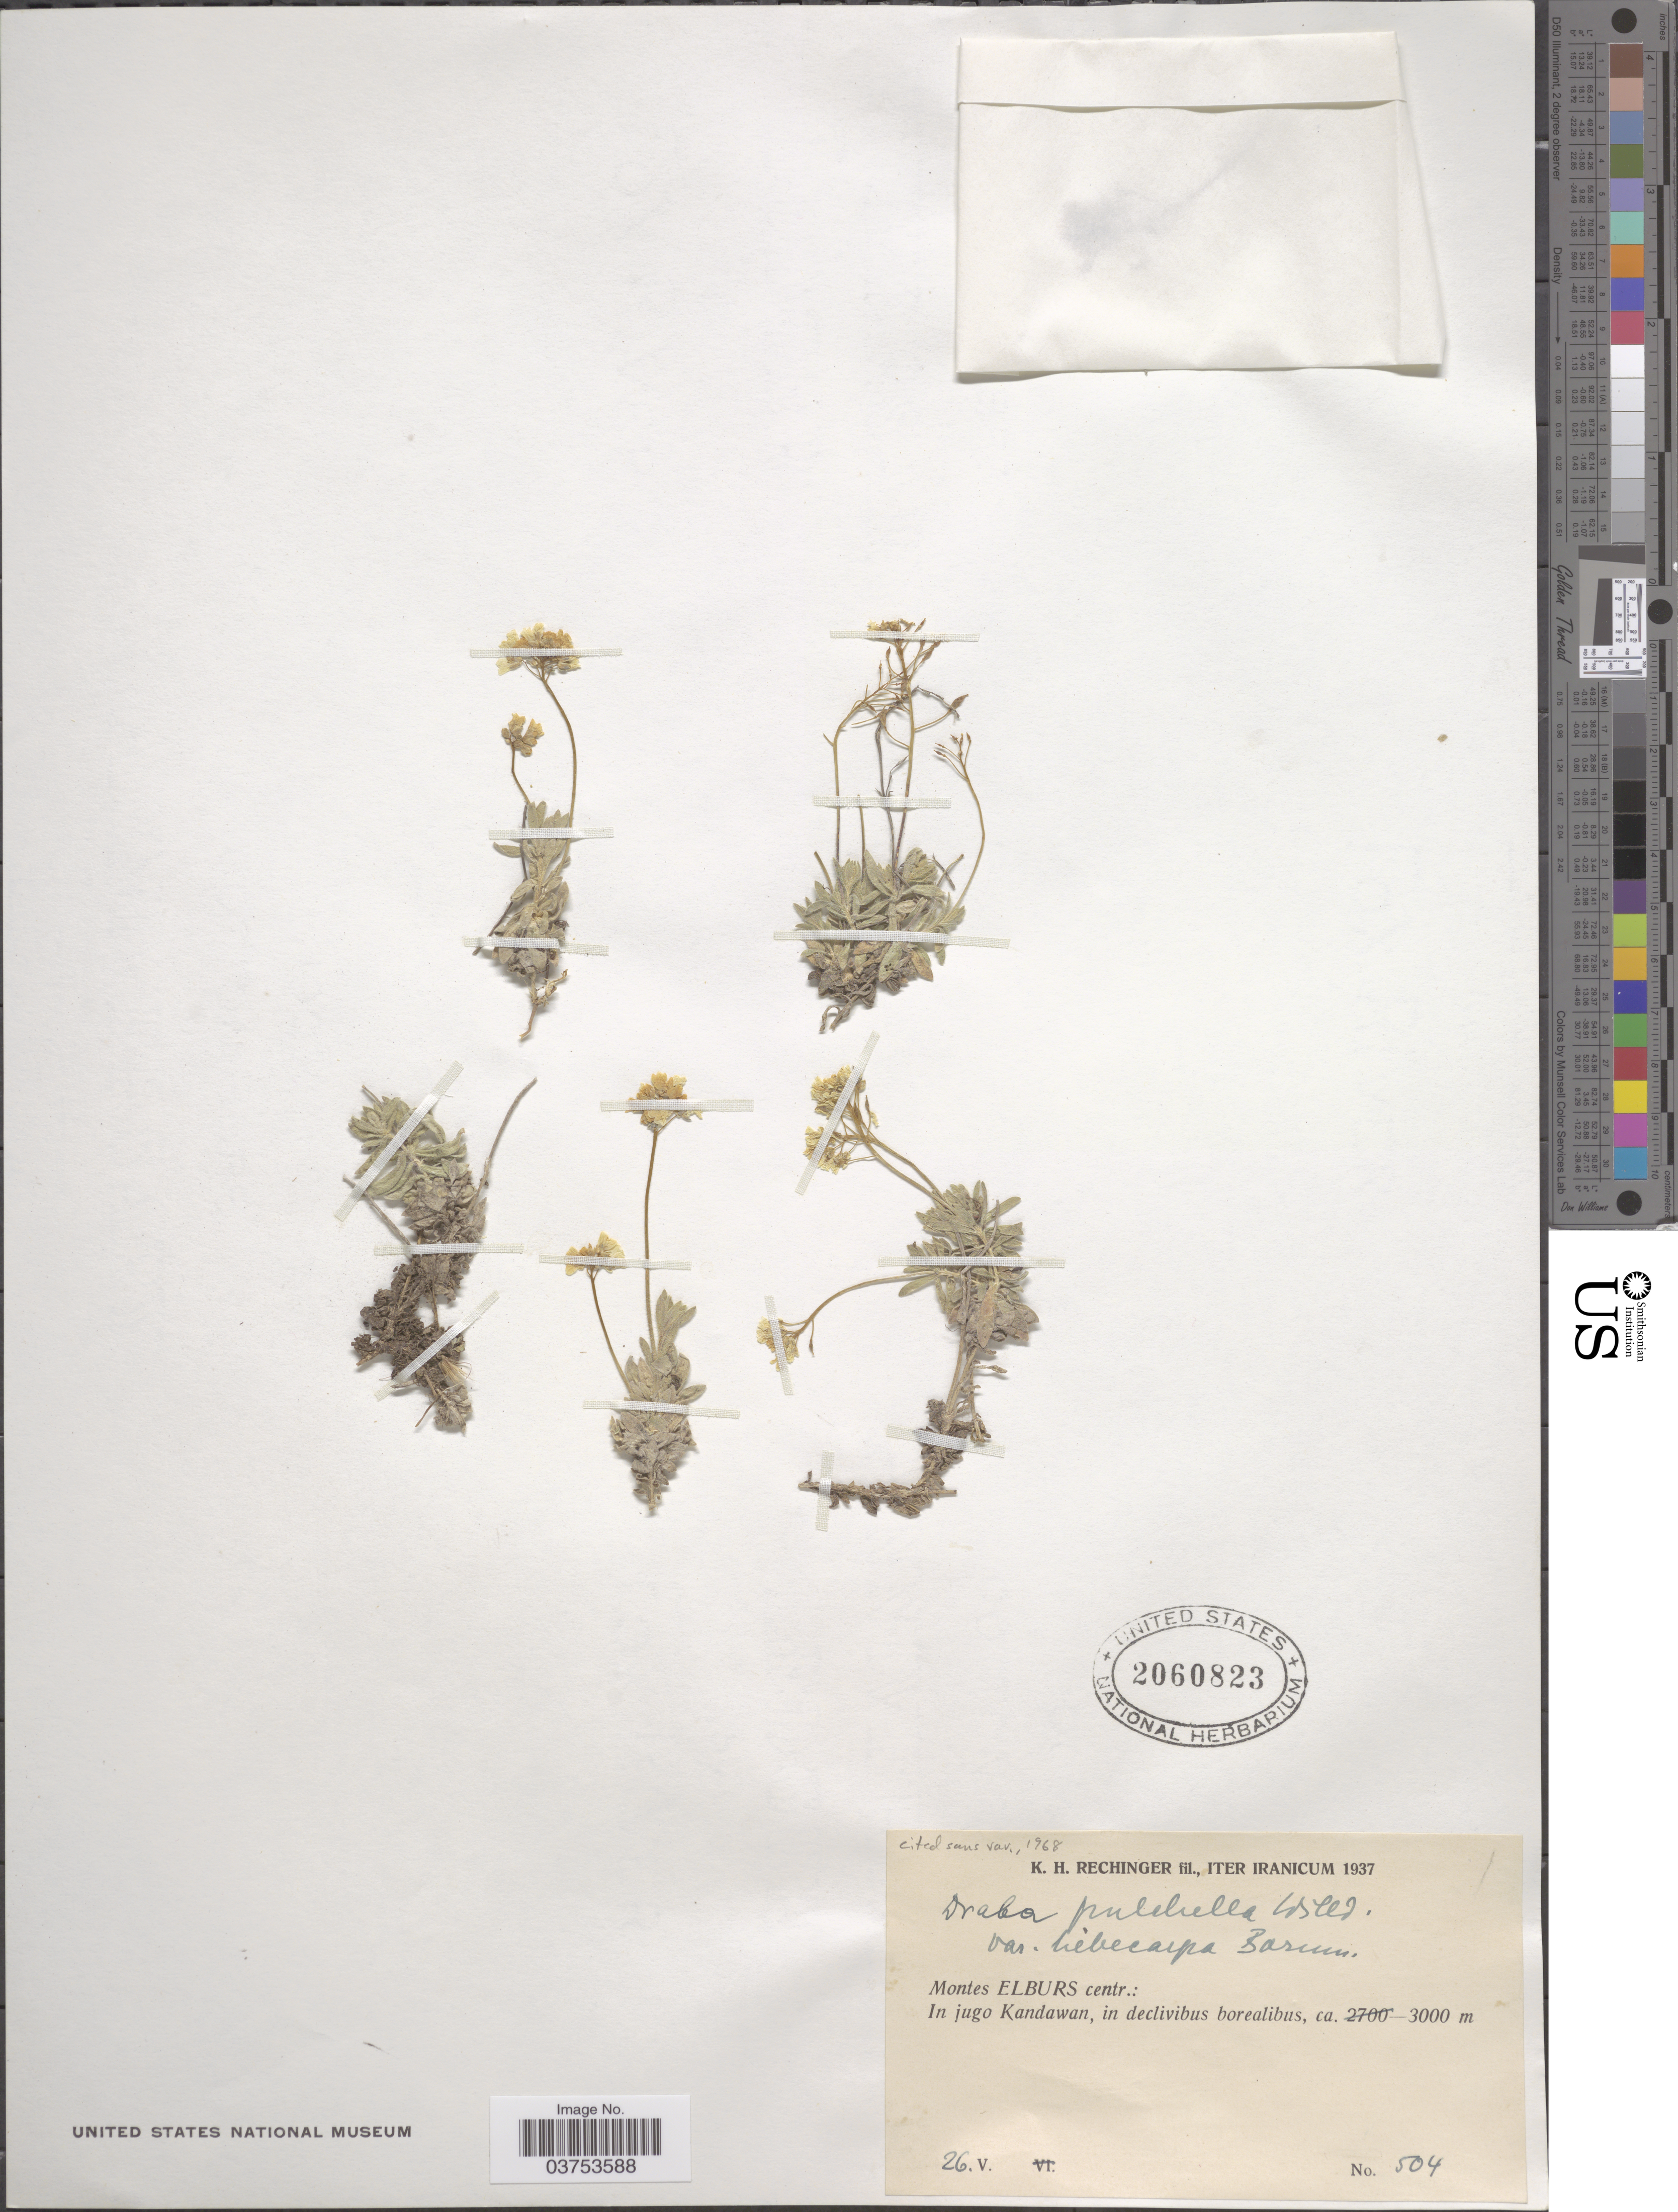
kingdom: Plantae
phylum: Tracheophyta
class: Magnoliopsida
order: Brassicales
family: Brassicaceae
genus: Draba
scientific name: Draba pulchella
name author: Willd. ex DC.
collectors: K. H. Rechinger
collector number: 504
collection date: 1937-05-26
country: Iran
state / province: Alborz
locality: Montes Elburs centr.: In jugo Kandawan, in declivibus borealibus.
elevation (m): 3000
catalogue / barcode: US 2060823